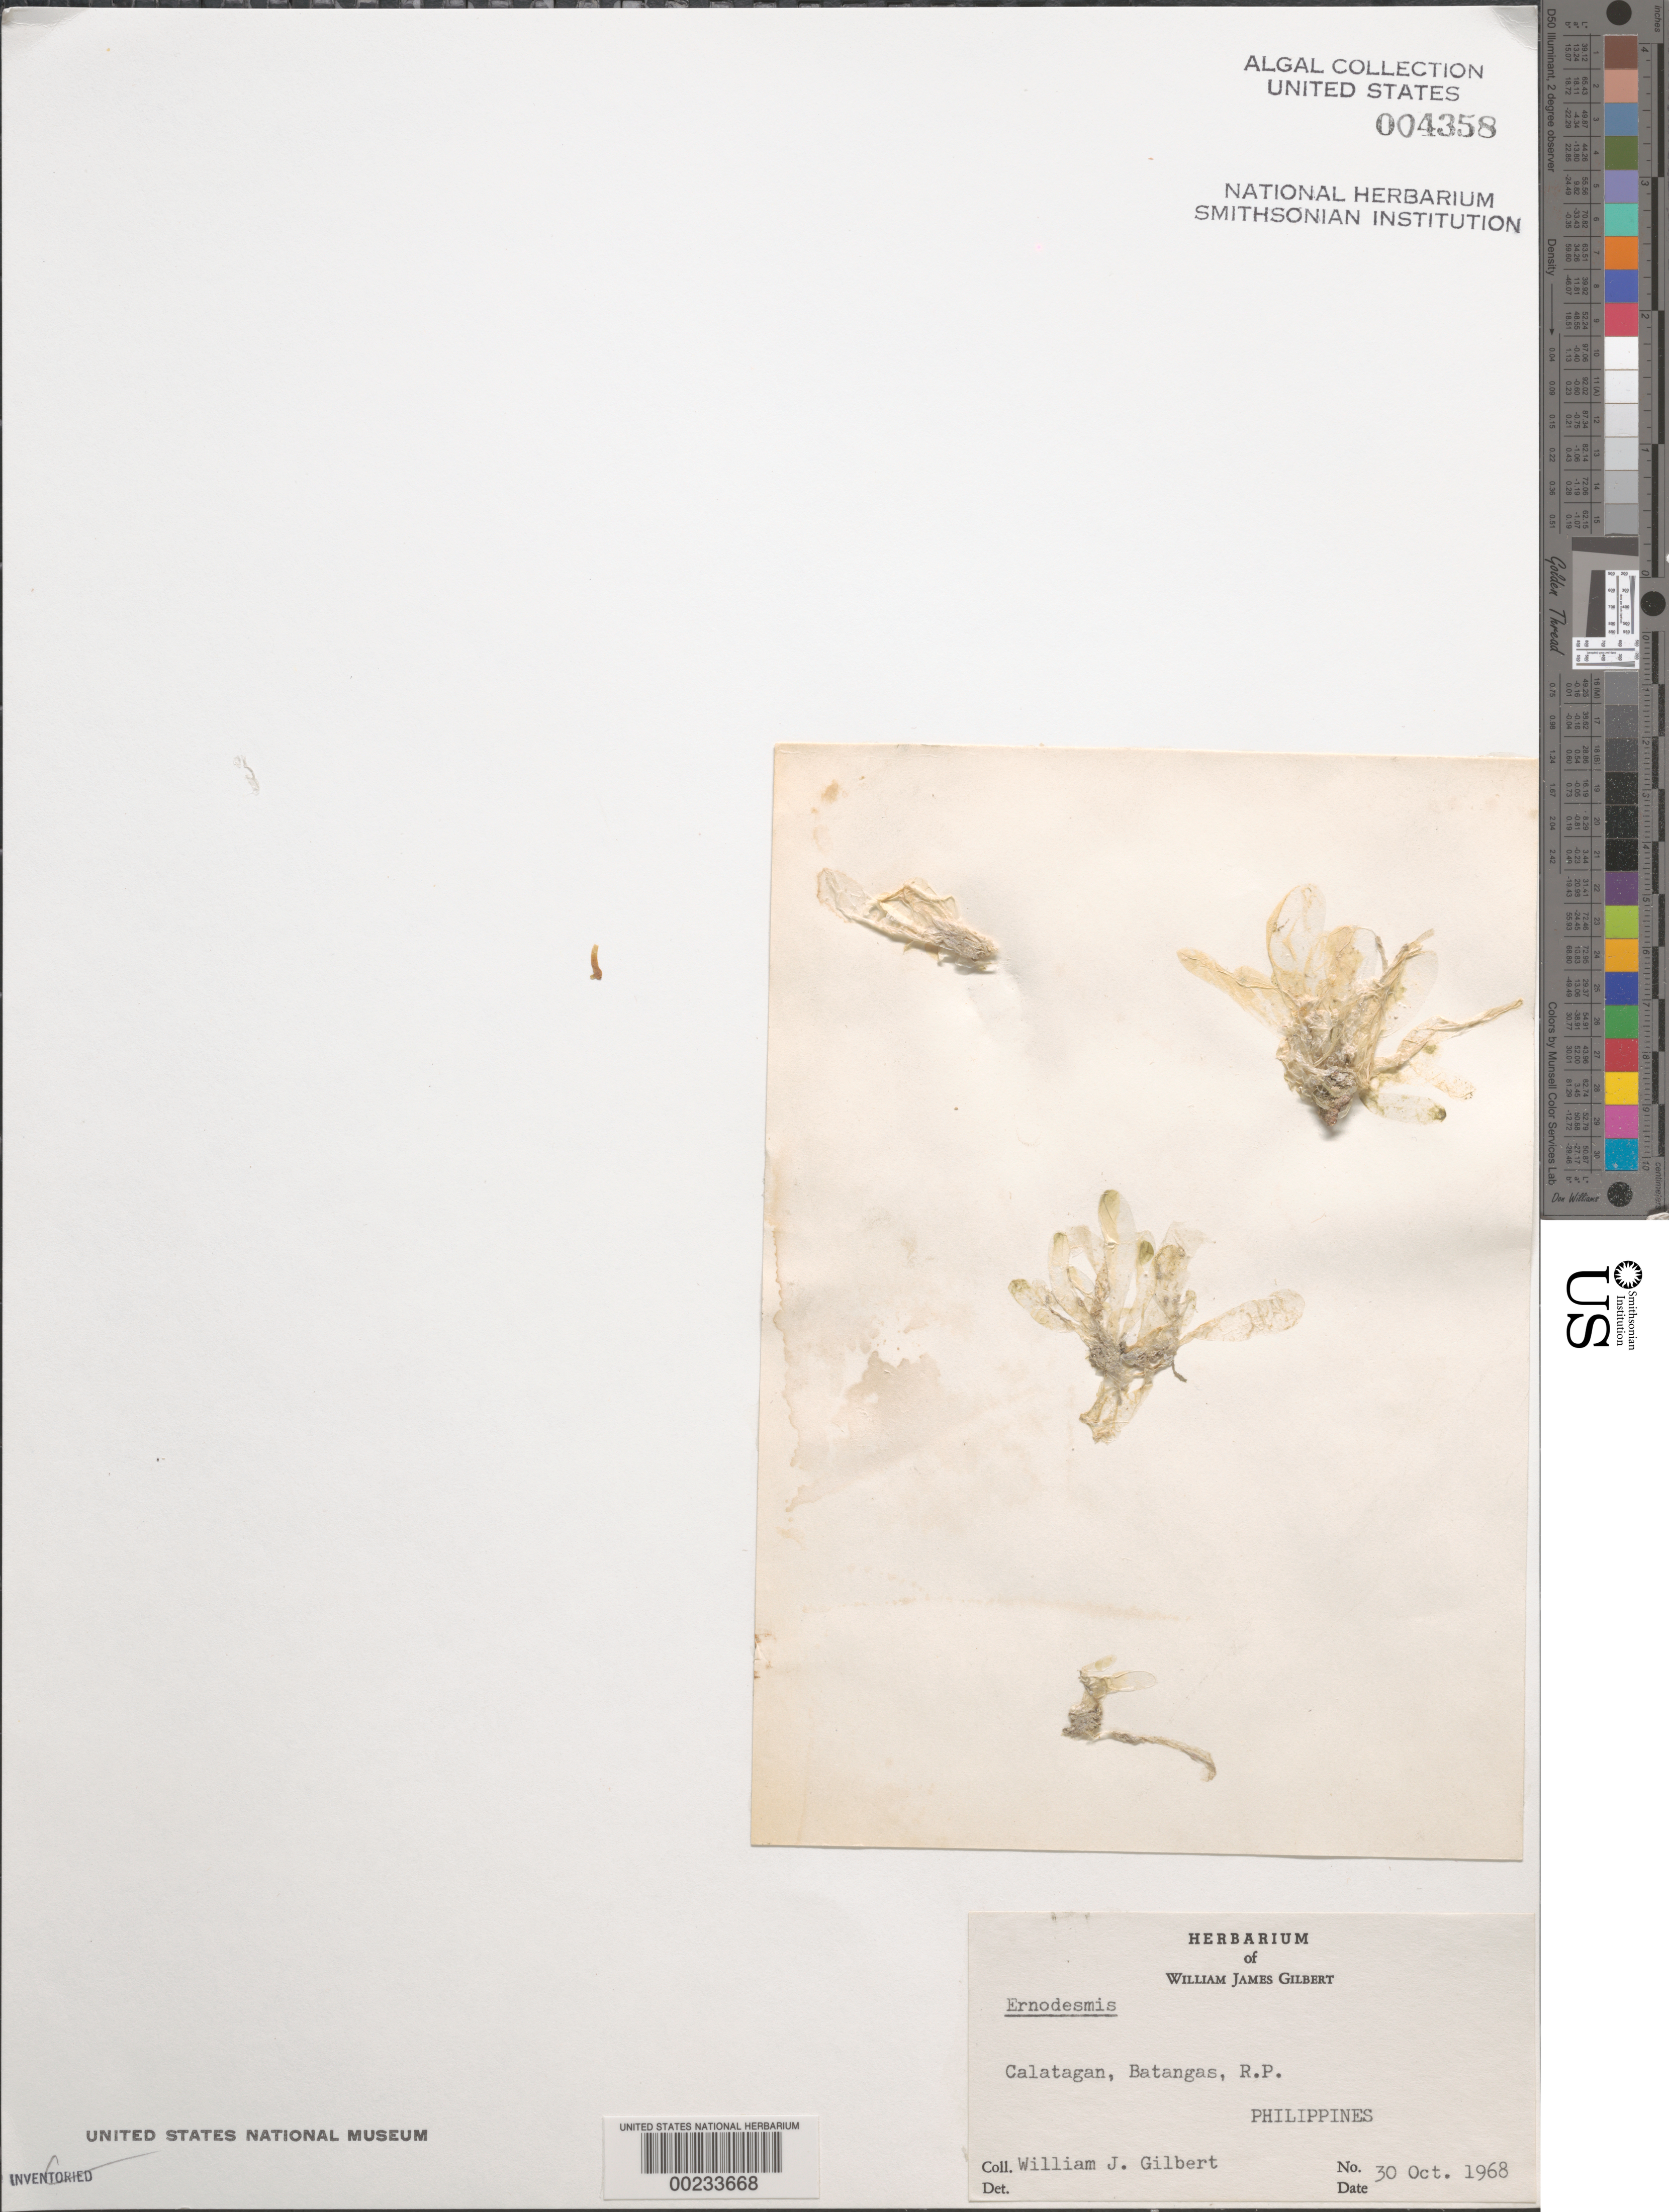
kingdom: Plantae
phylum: Chlorophyta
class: Ulvophyceae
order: Siphonocladales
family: Siphonocladaceae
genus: Ernodesmis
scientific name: Ernodesmis sp.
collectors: W. J. Gilbert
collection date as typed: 30 Oct 1968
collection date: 1968-10-30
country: Philippines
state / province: Calabarzon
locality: Calatagan, batangas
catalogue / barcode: US 4358